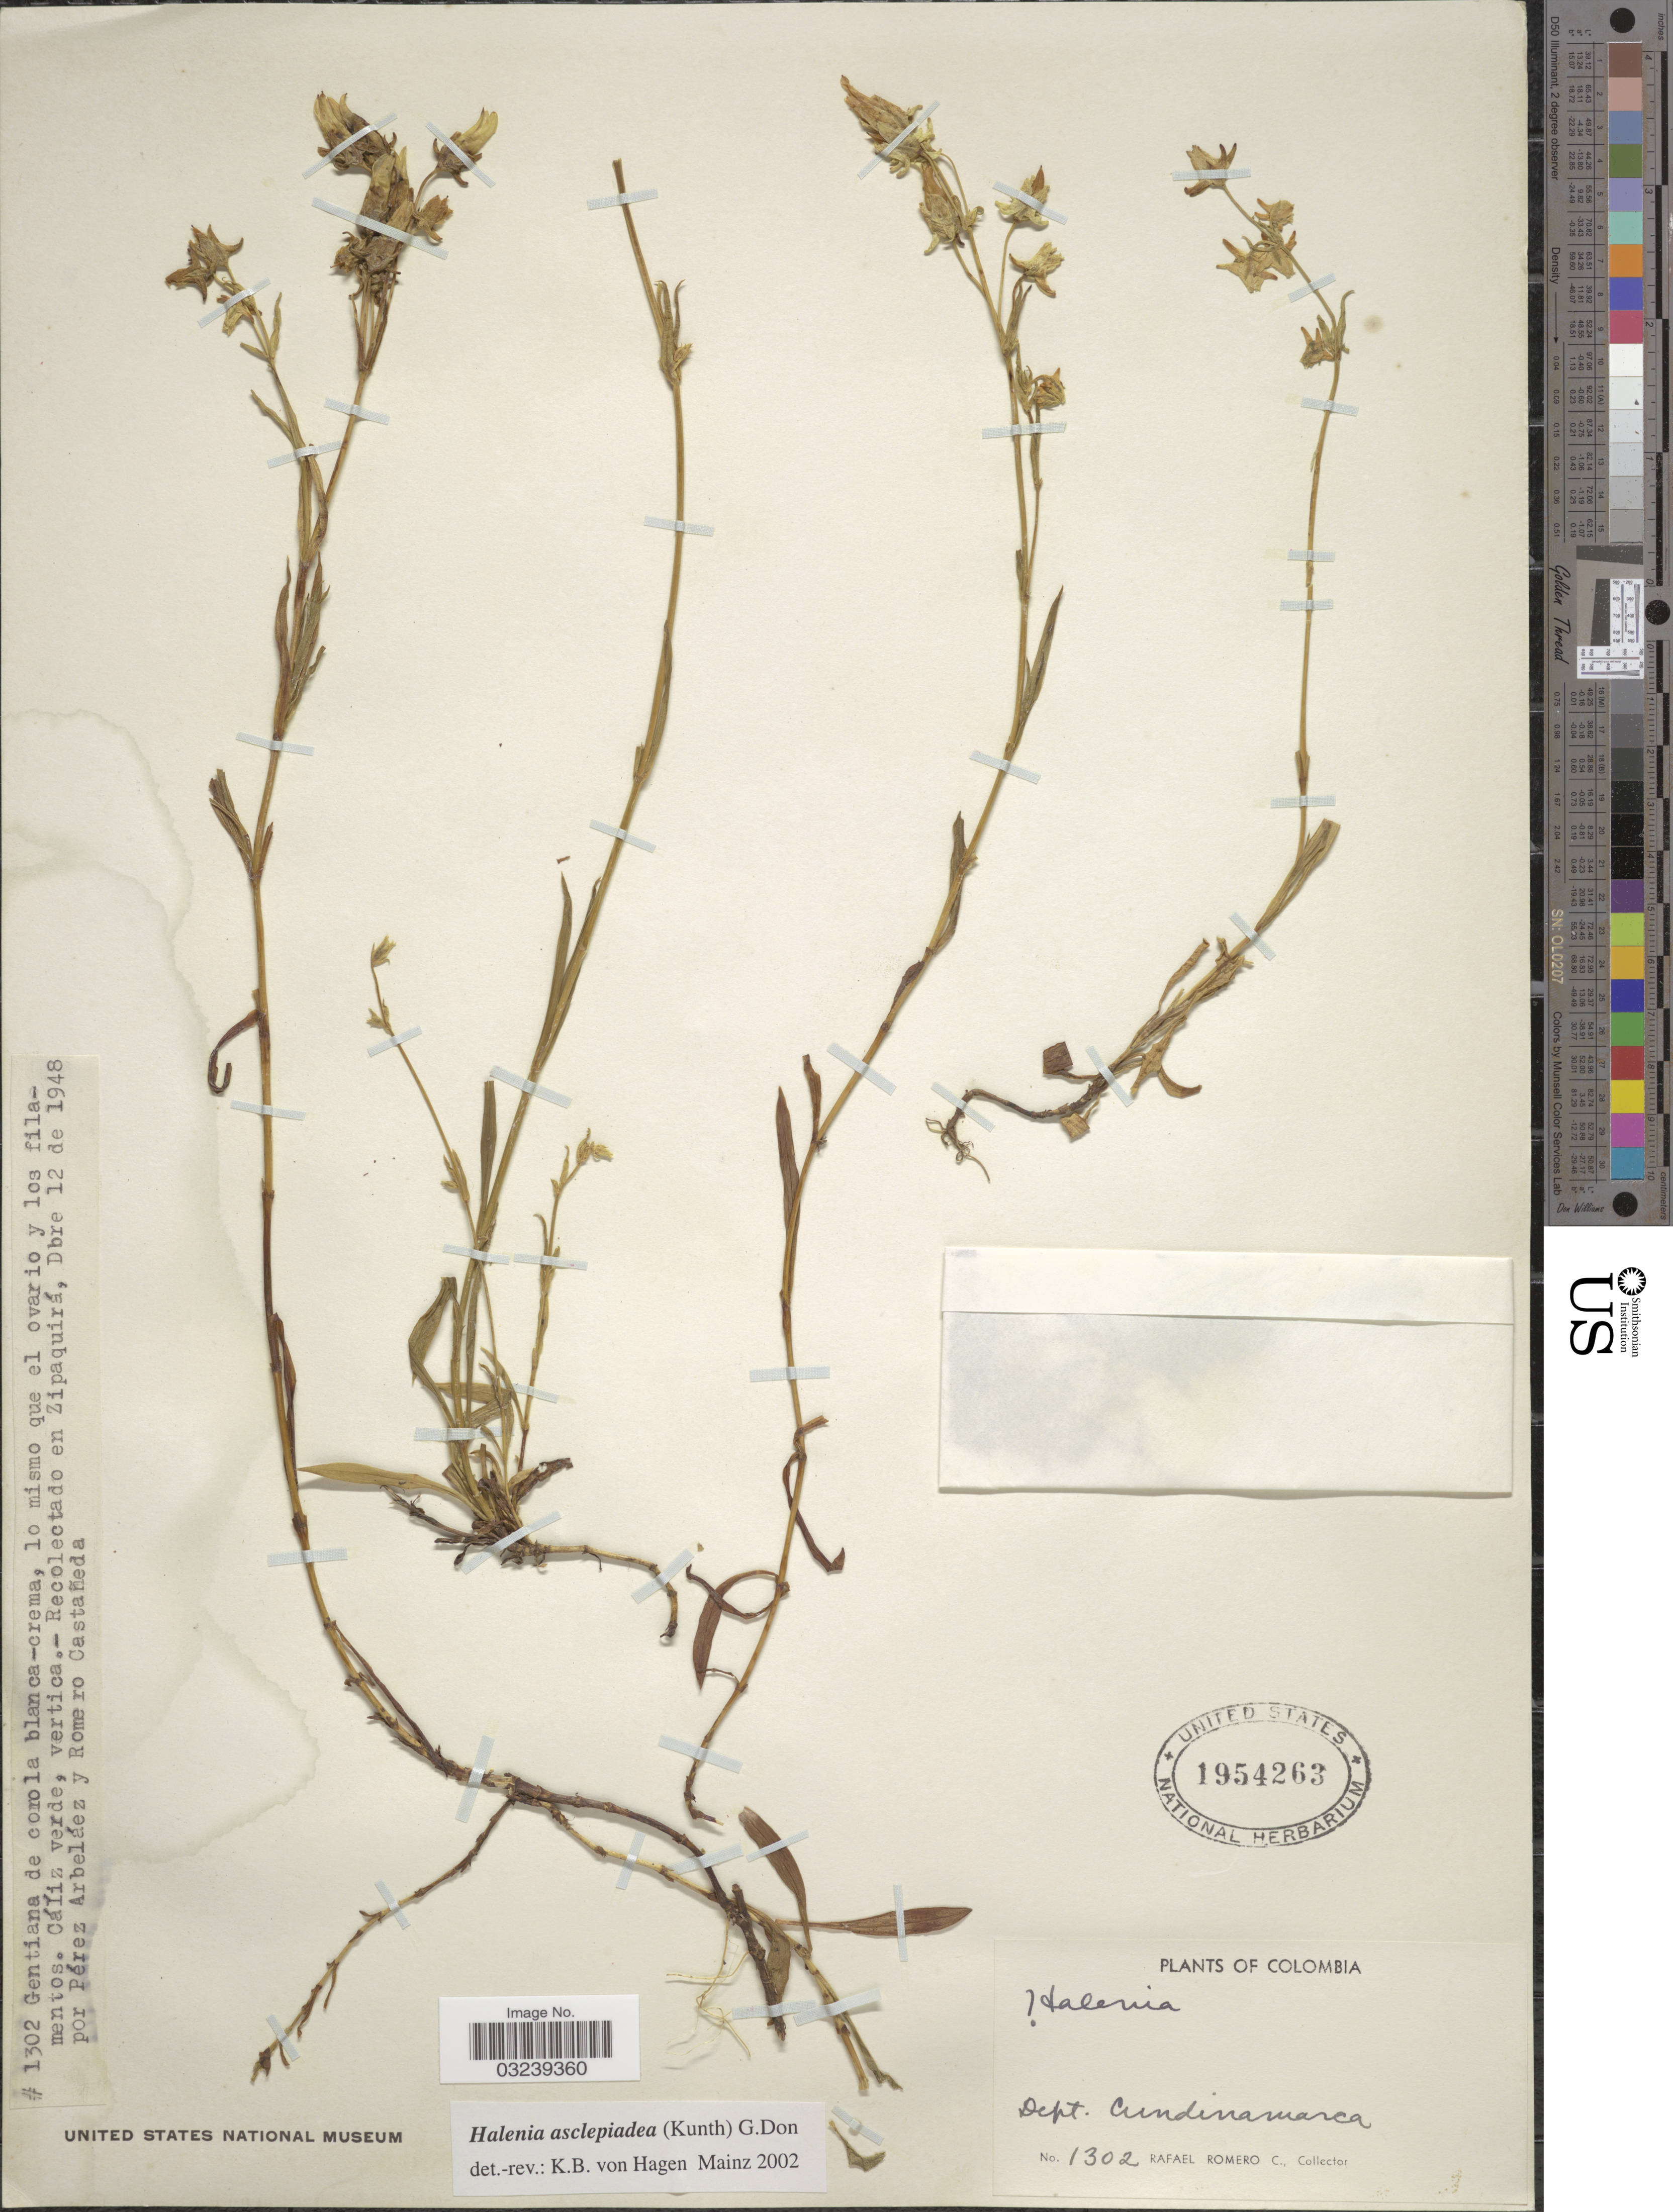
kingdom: Plantae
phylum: Tracheophyta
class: Magnoliopsida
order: Gentianales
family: Gentianaceae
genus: Halenia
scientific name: Halenia asclepiadea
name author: (Kunth) G. Don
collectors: Pérez Arbeláez & R. Romero Castañeda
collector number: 1302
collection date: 1948-12-12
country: Colombia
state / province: Cundinamarca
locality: Dept. Cundinamarca. Zipaquirá.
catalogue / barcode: US 1954263